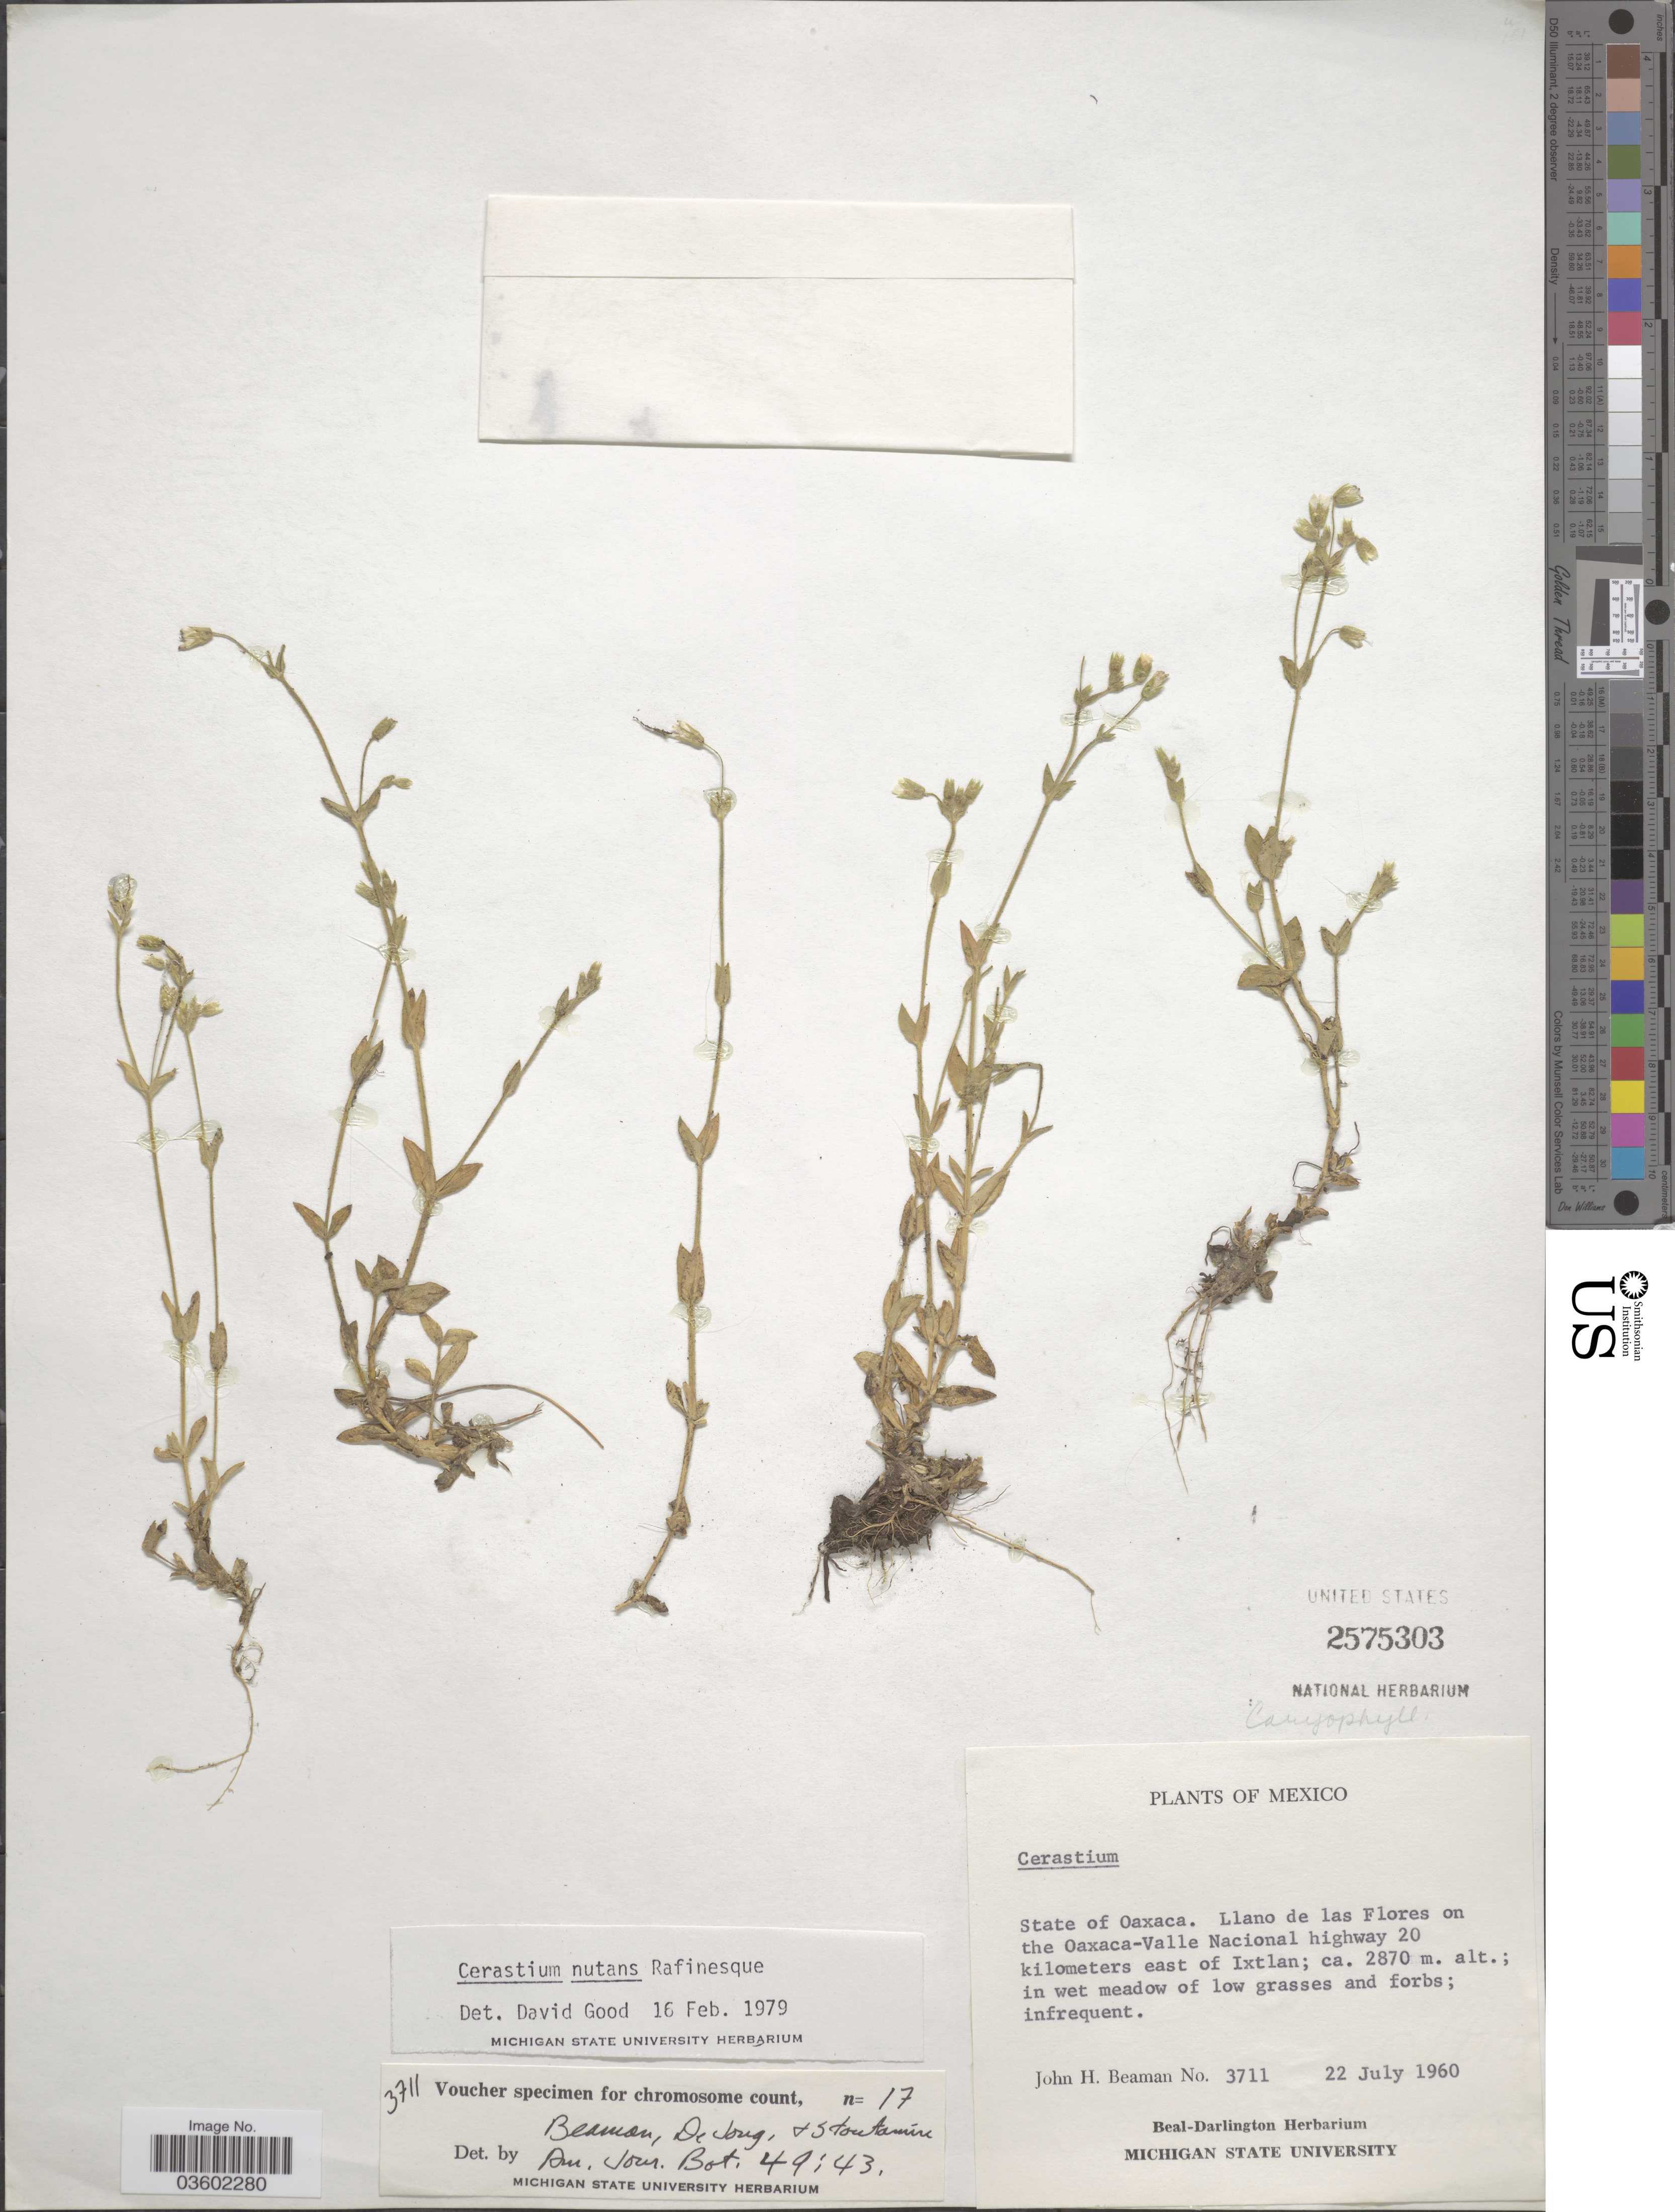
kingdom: Plantae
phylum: Tracheophyta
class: Magnoliopsida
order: Caryophyllales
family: Caryophyllaceae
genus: Cerastium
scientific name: Cerastium nutans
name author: Raf.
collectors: J. H. Beaman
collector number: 3711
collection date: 1960-07-22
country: Mexico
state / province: Oaxaca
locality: Llano de las Flores on the Oaxaca-Valle Nacional highway 20 kilometers east of Ixtlan.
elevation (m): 2870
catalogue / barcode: US 2575303